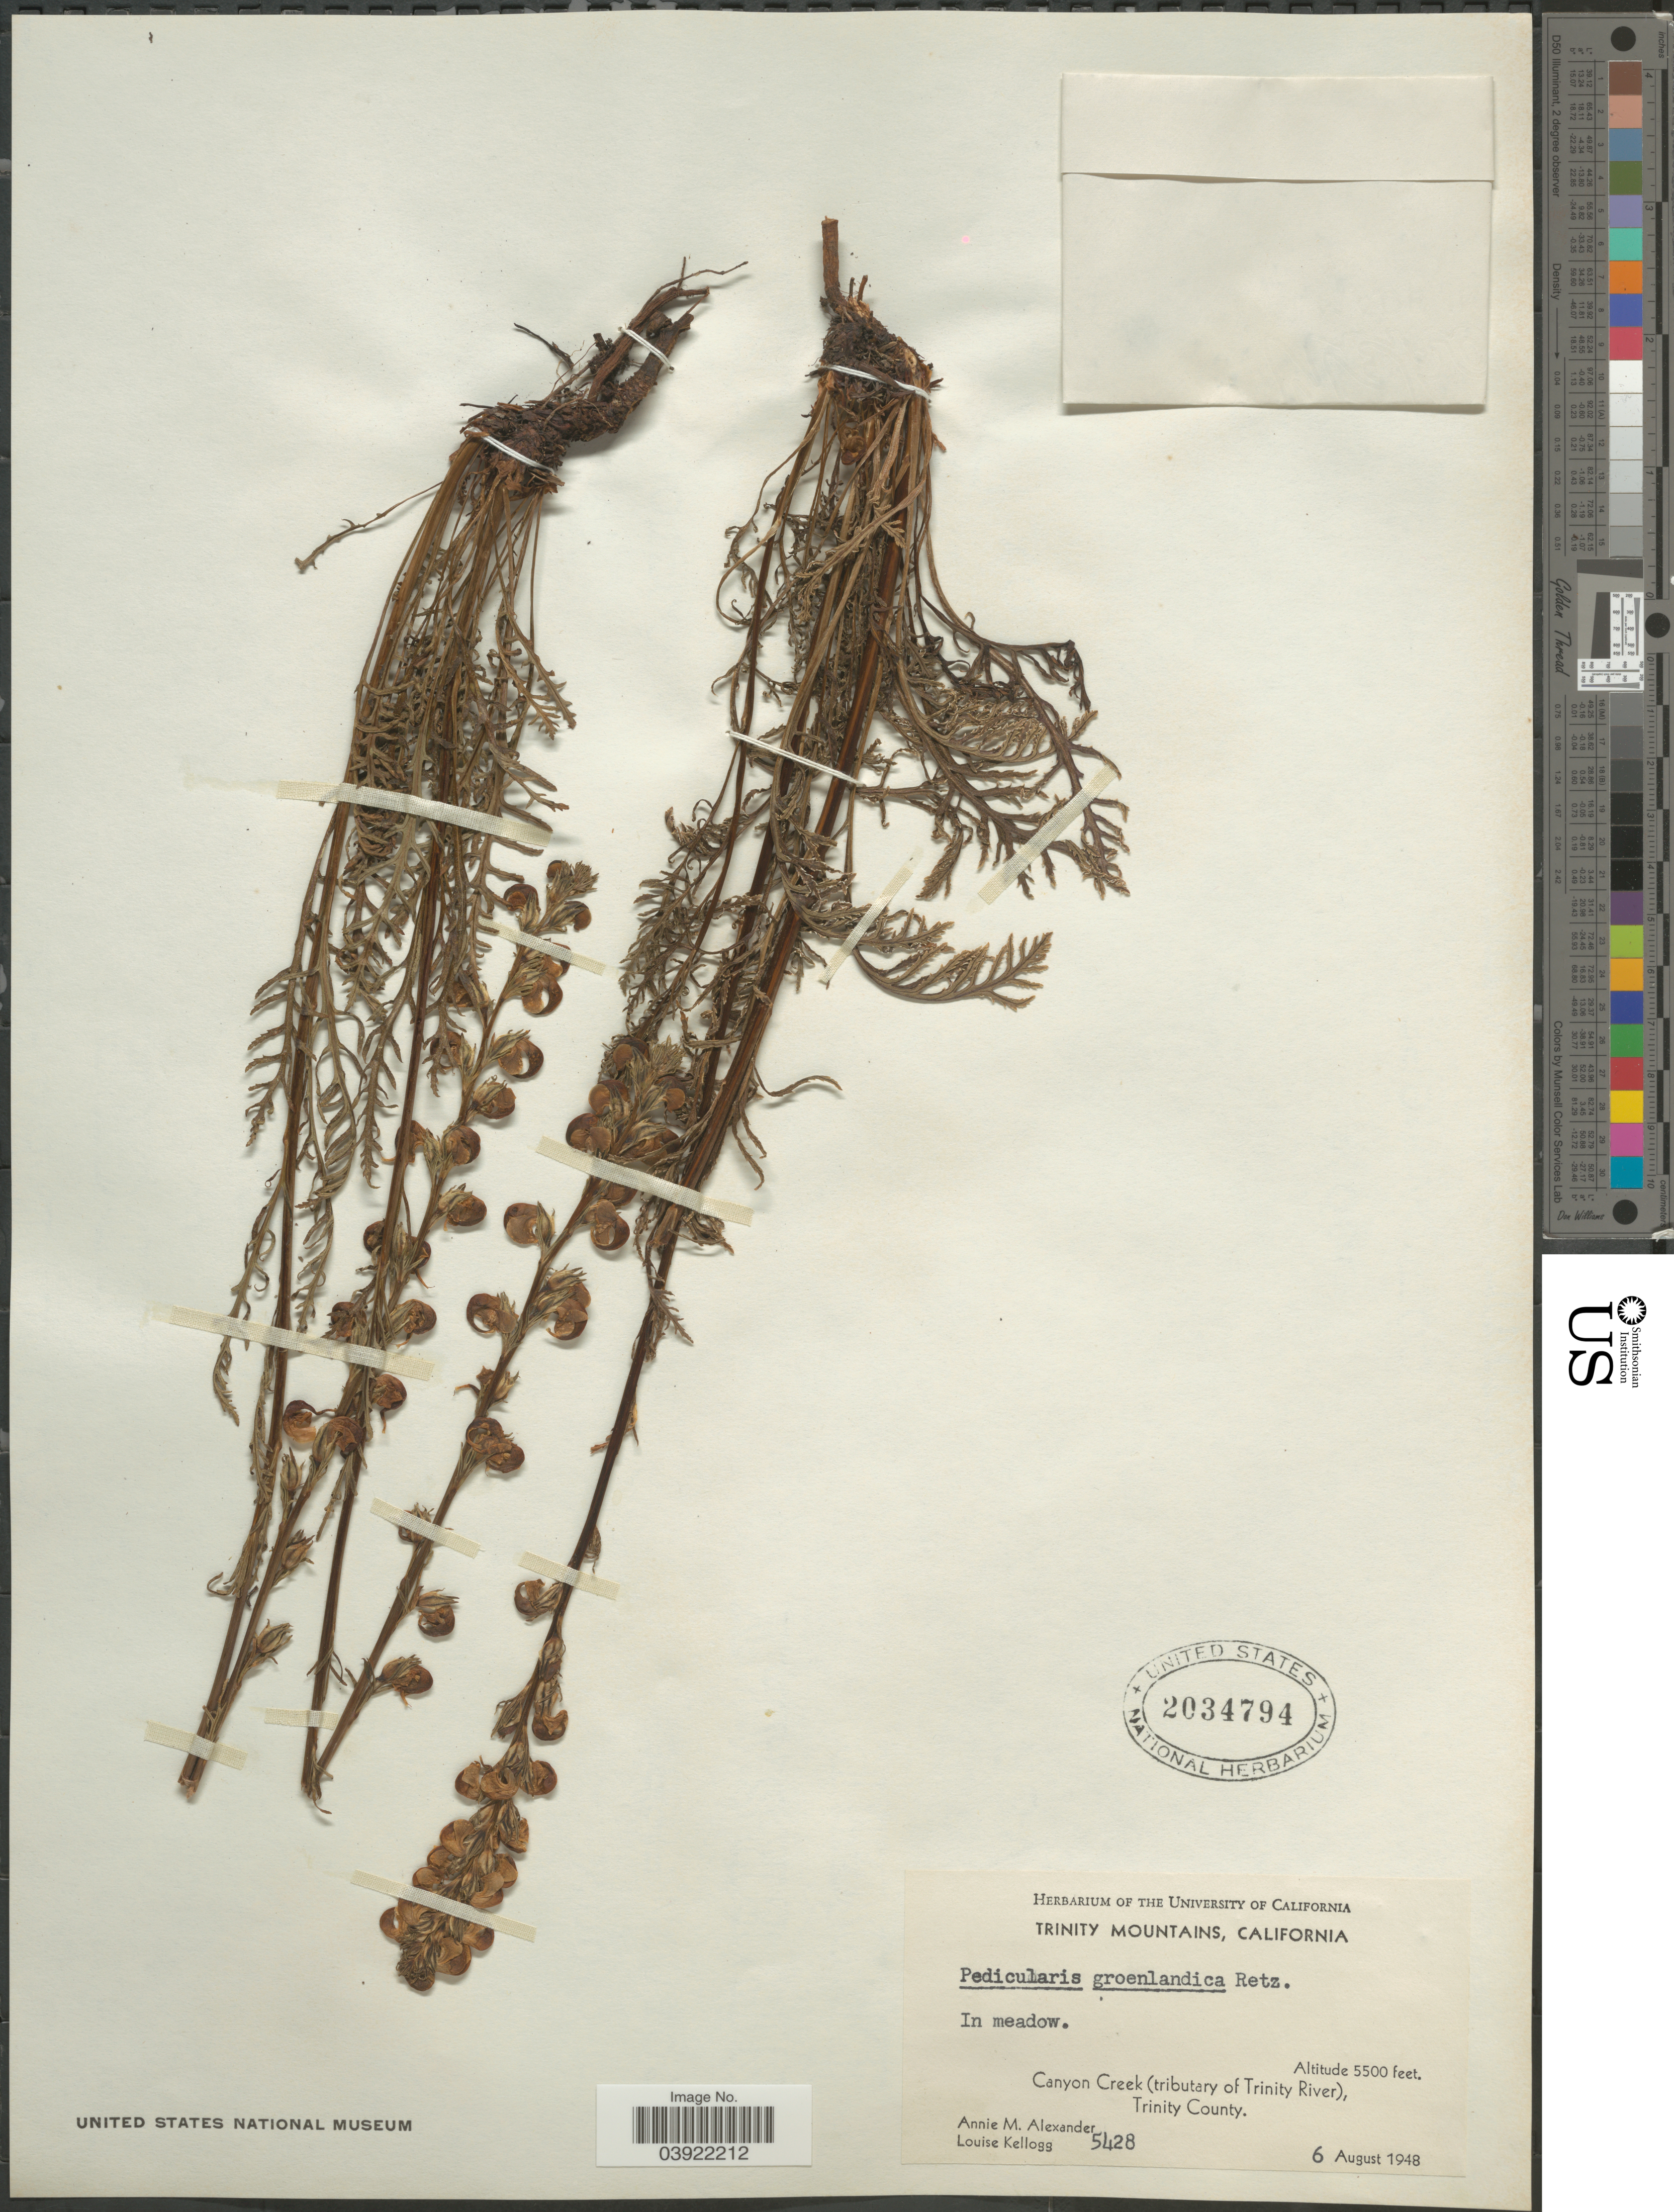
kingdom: Plantae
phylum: Tracheophyta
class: Magnoliopsida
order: Lamiales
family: Orobanchaceae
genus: Pedicularis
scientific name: Pedicularis groenlandica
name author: Retz.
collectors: A. M. Alexander & L. Kellogg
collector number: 5428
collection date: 1948-08-06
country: United States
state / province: California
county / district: Trinity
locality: Trinity Mountains. In meadow. Canyon Creek (tributary of Trinity River), Trinity County.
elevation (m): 1676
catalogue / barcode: US 2034794